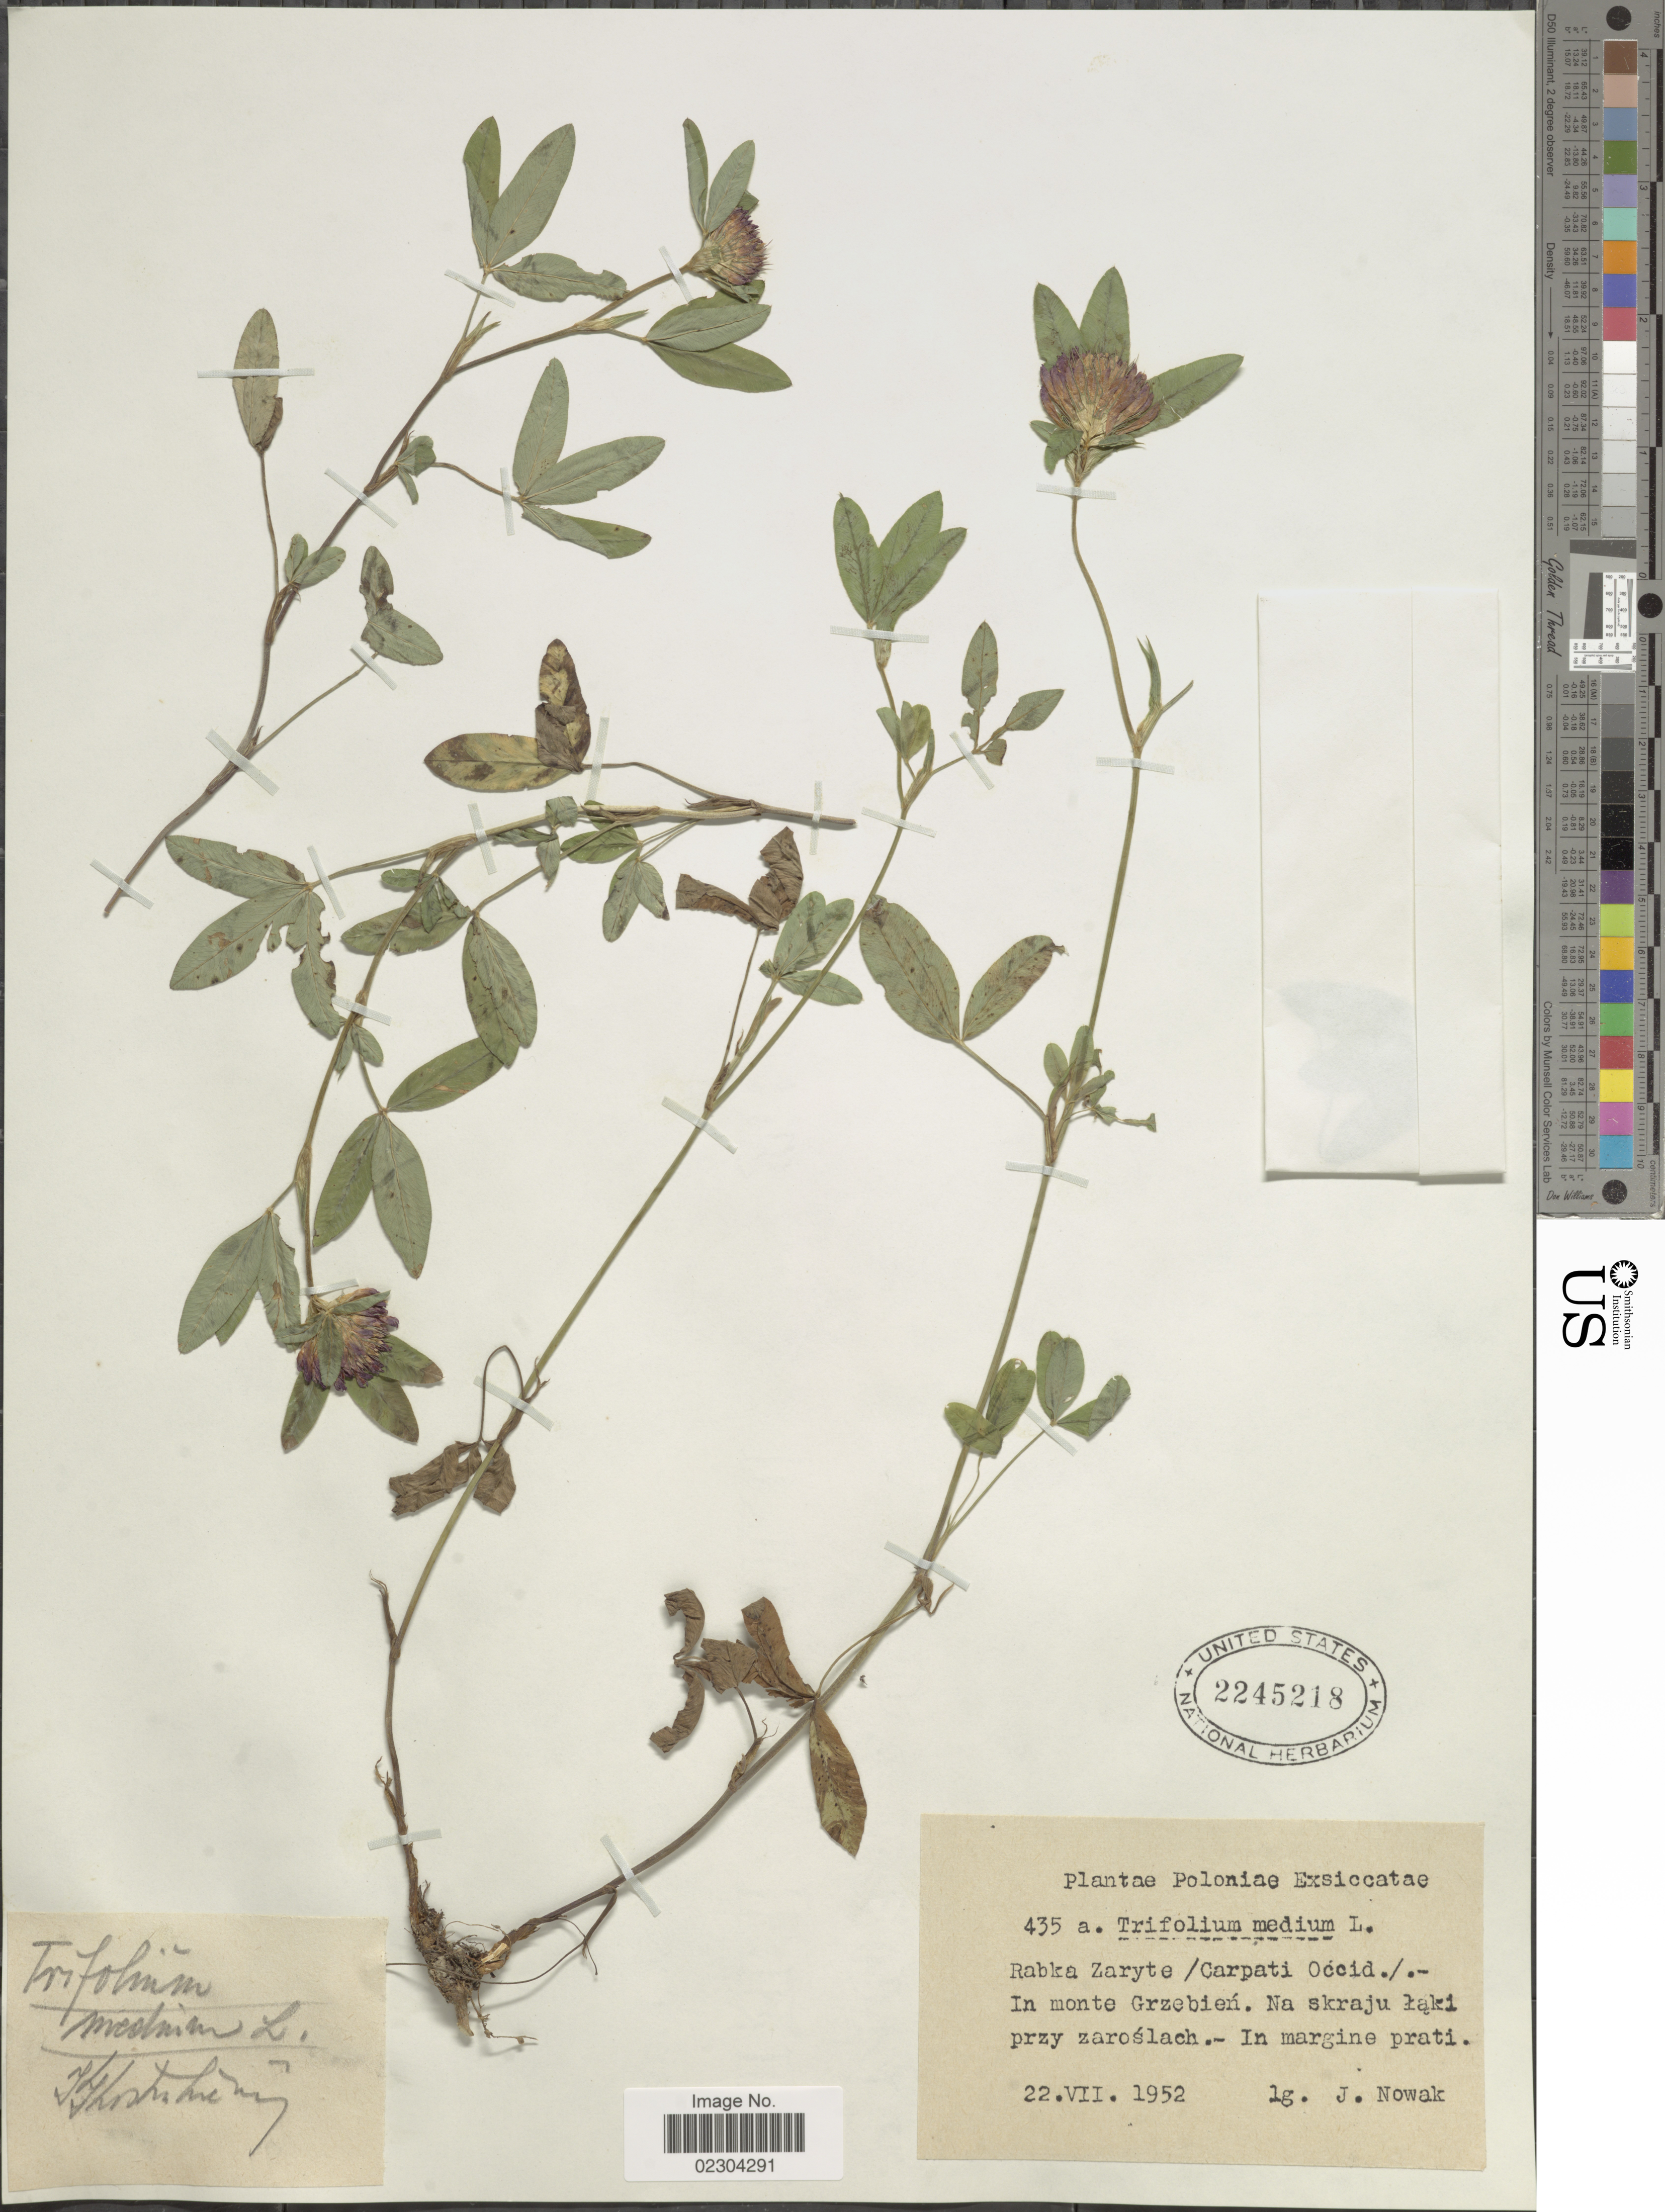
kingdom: Plantae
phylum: Tracheophyta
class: Magnoliopsida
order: Fabales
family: Fabaceae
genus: Trifolium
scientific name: Trifolium medium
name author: L.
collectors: J. Nowak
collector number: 435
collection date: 1952-07-22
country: Poland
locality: Rabka Zaryte/ Garpati Occid/ In monte Grzebien. Na skraju laki przy zaroslach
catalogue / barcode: US 2245218